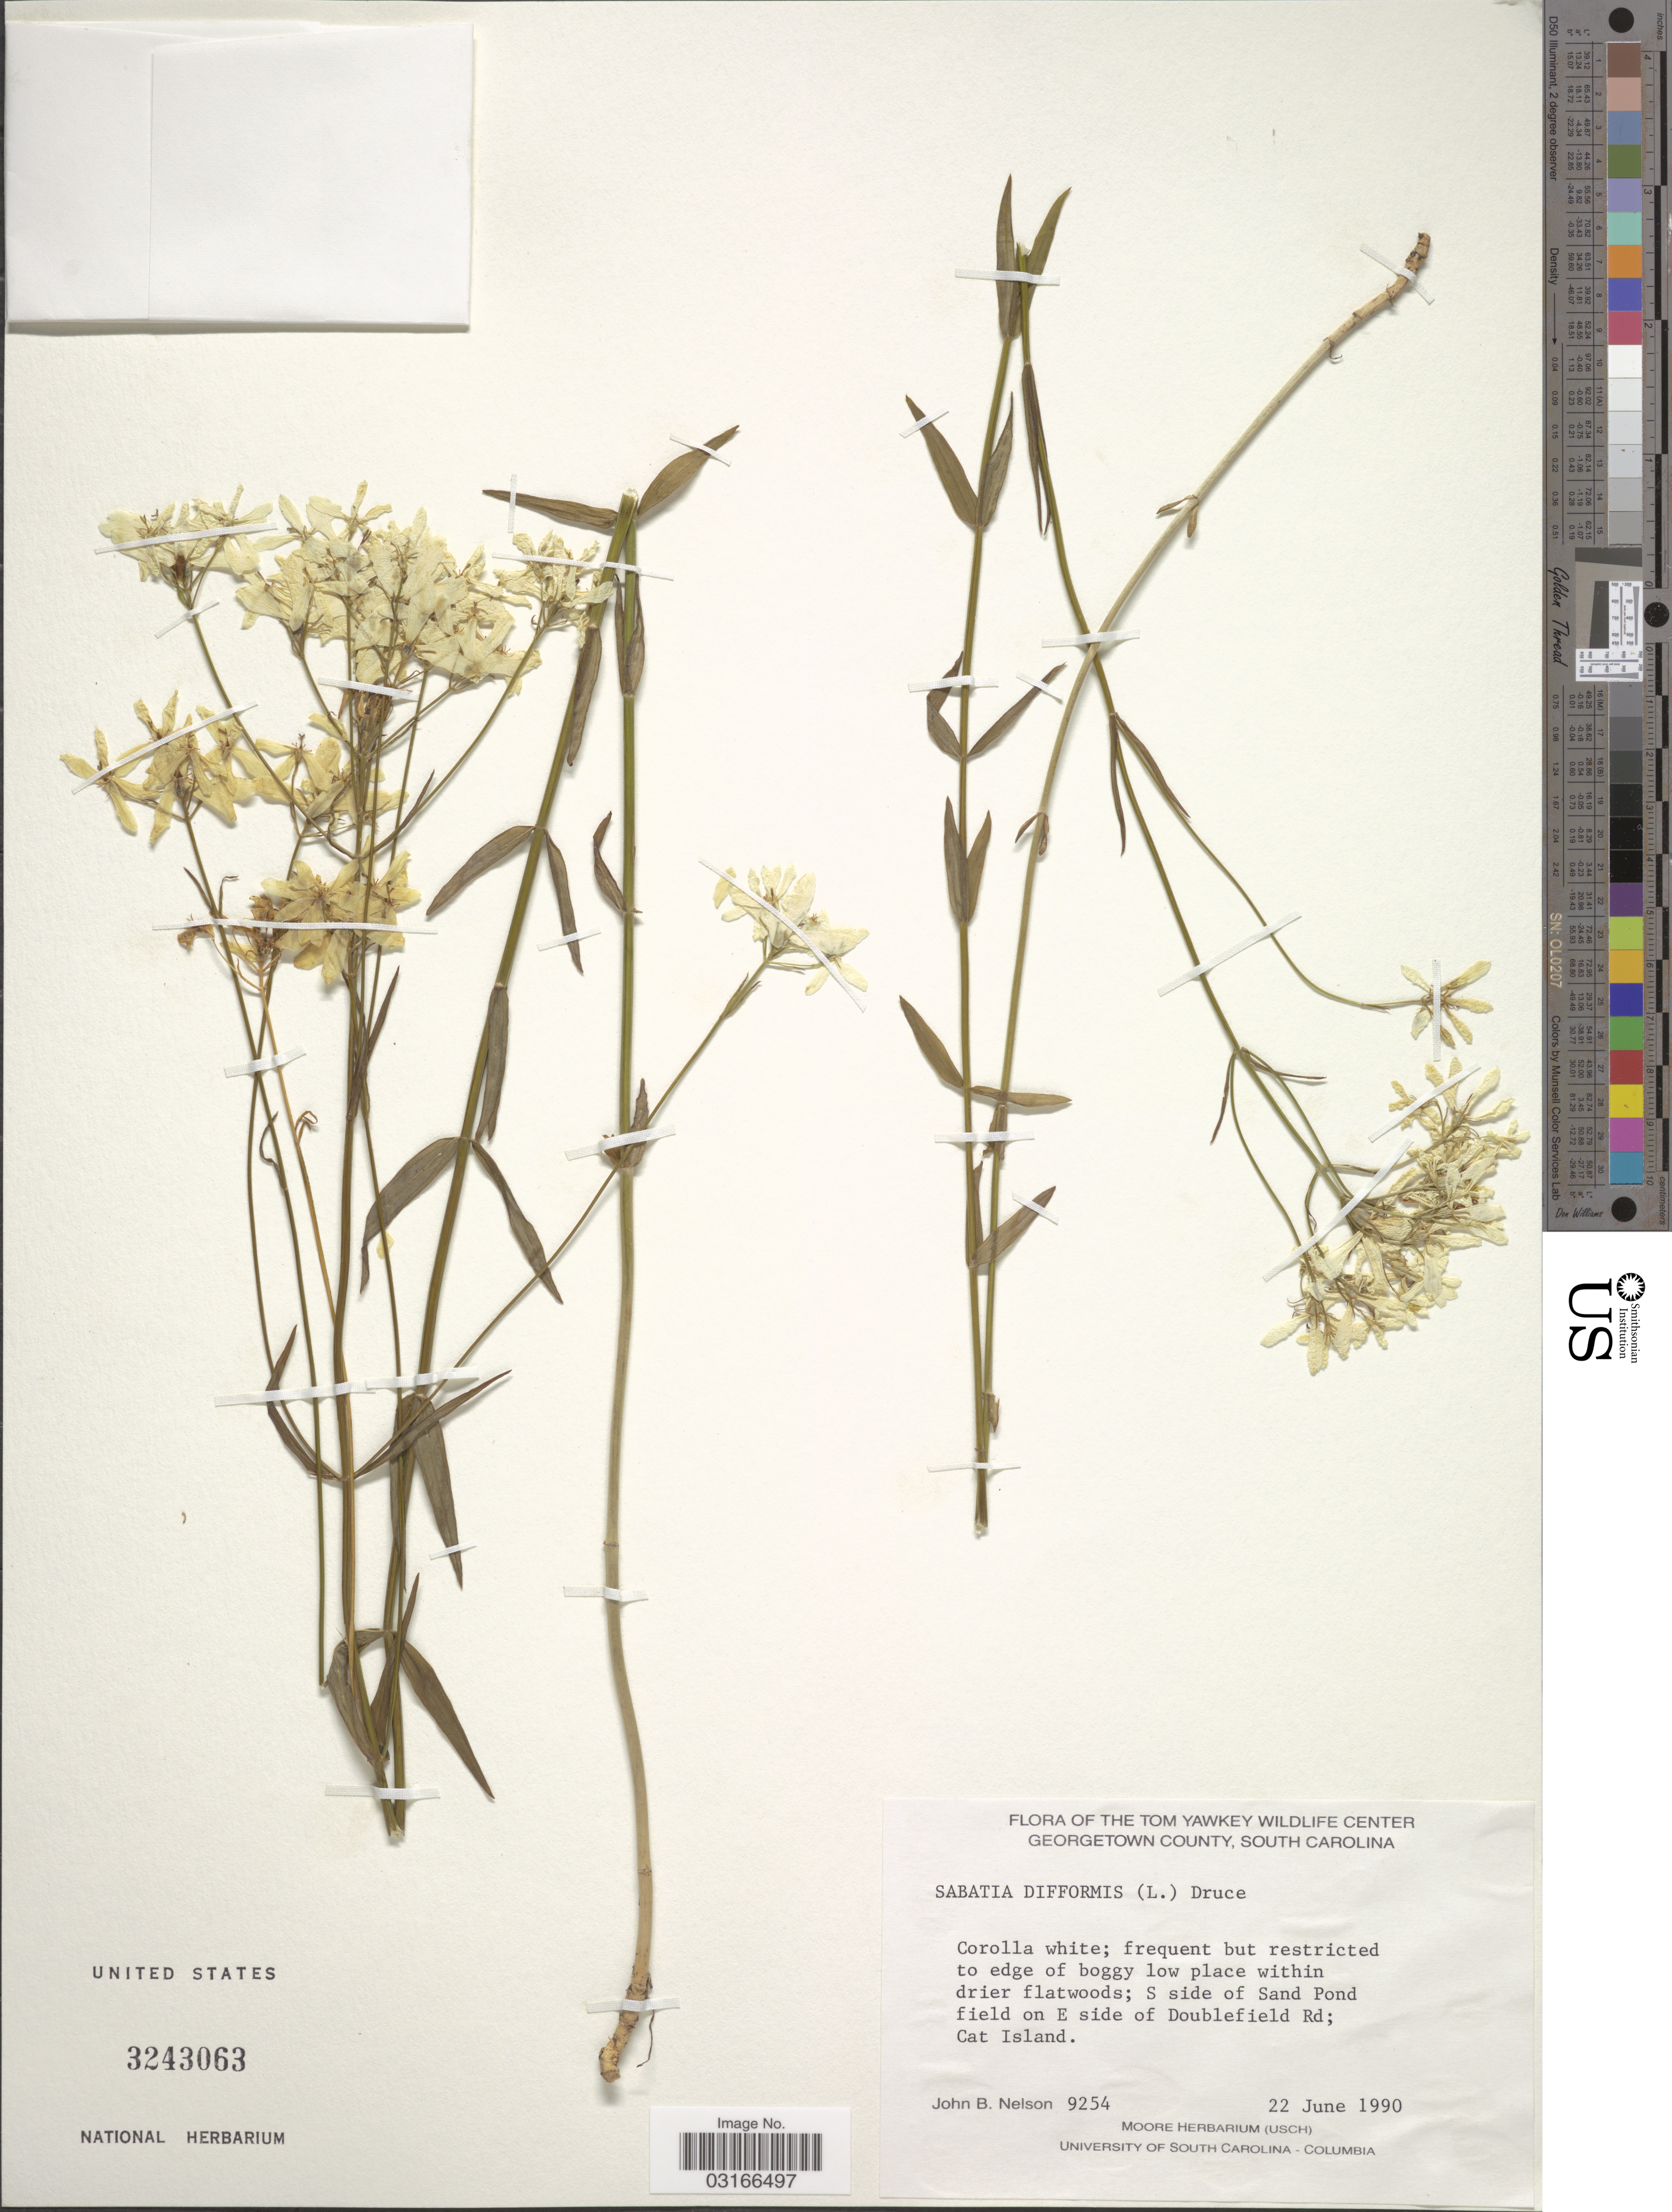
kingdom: Plantae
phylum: Tracheophyta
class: Magnoliopsida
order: Gentianales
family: Gentianaceae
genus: Sabatia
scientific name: Sabatia difformis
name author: (L.) Druce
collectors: J. B. Nelson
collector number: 9254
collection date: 1990-06-22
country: United States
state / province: South Carolina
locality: The Tom Yawkey Wildlife Center Georgetown County, S side of Sand Pond field on E side of Doublefield Rd; Cat Island.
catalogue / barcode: US 3243063